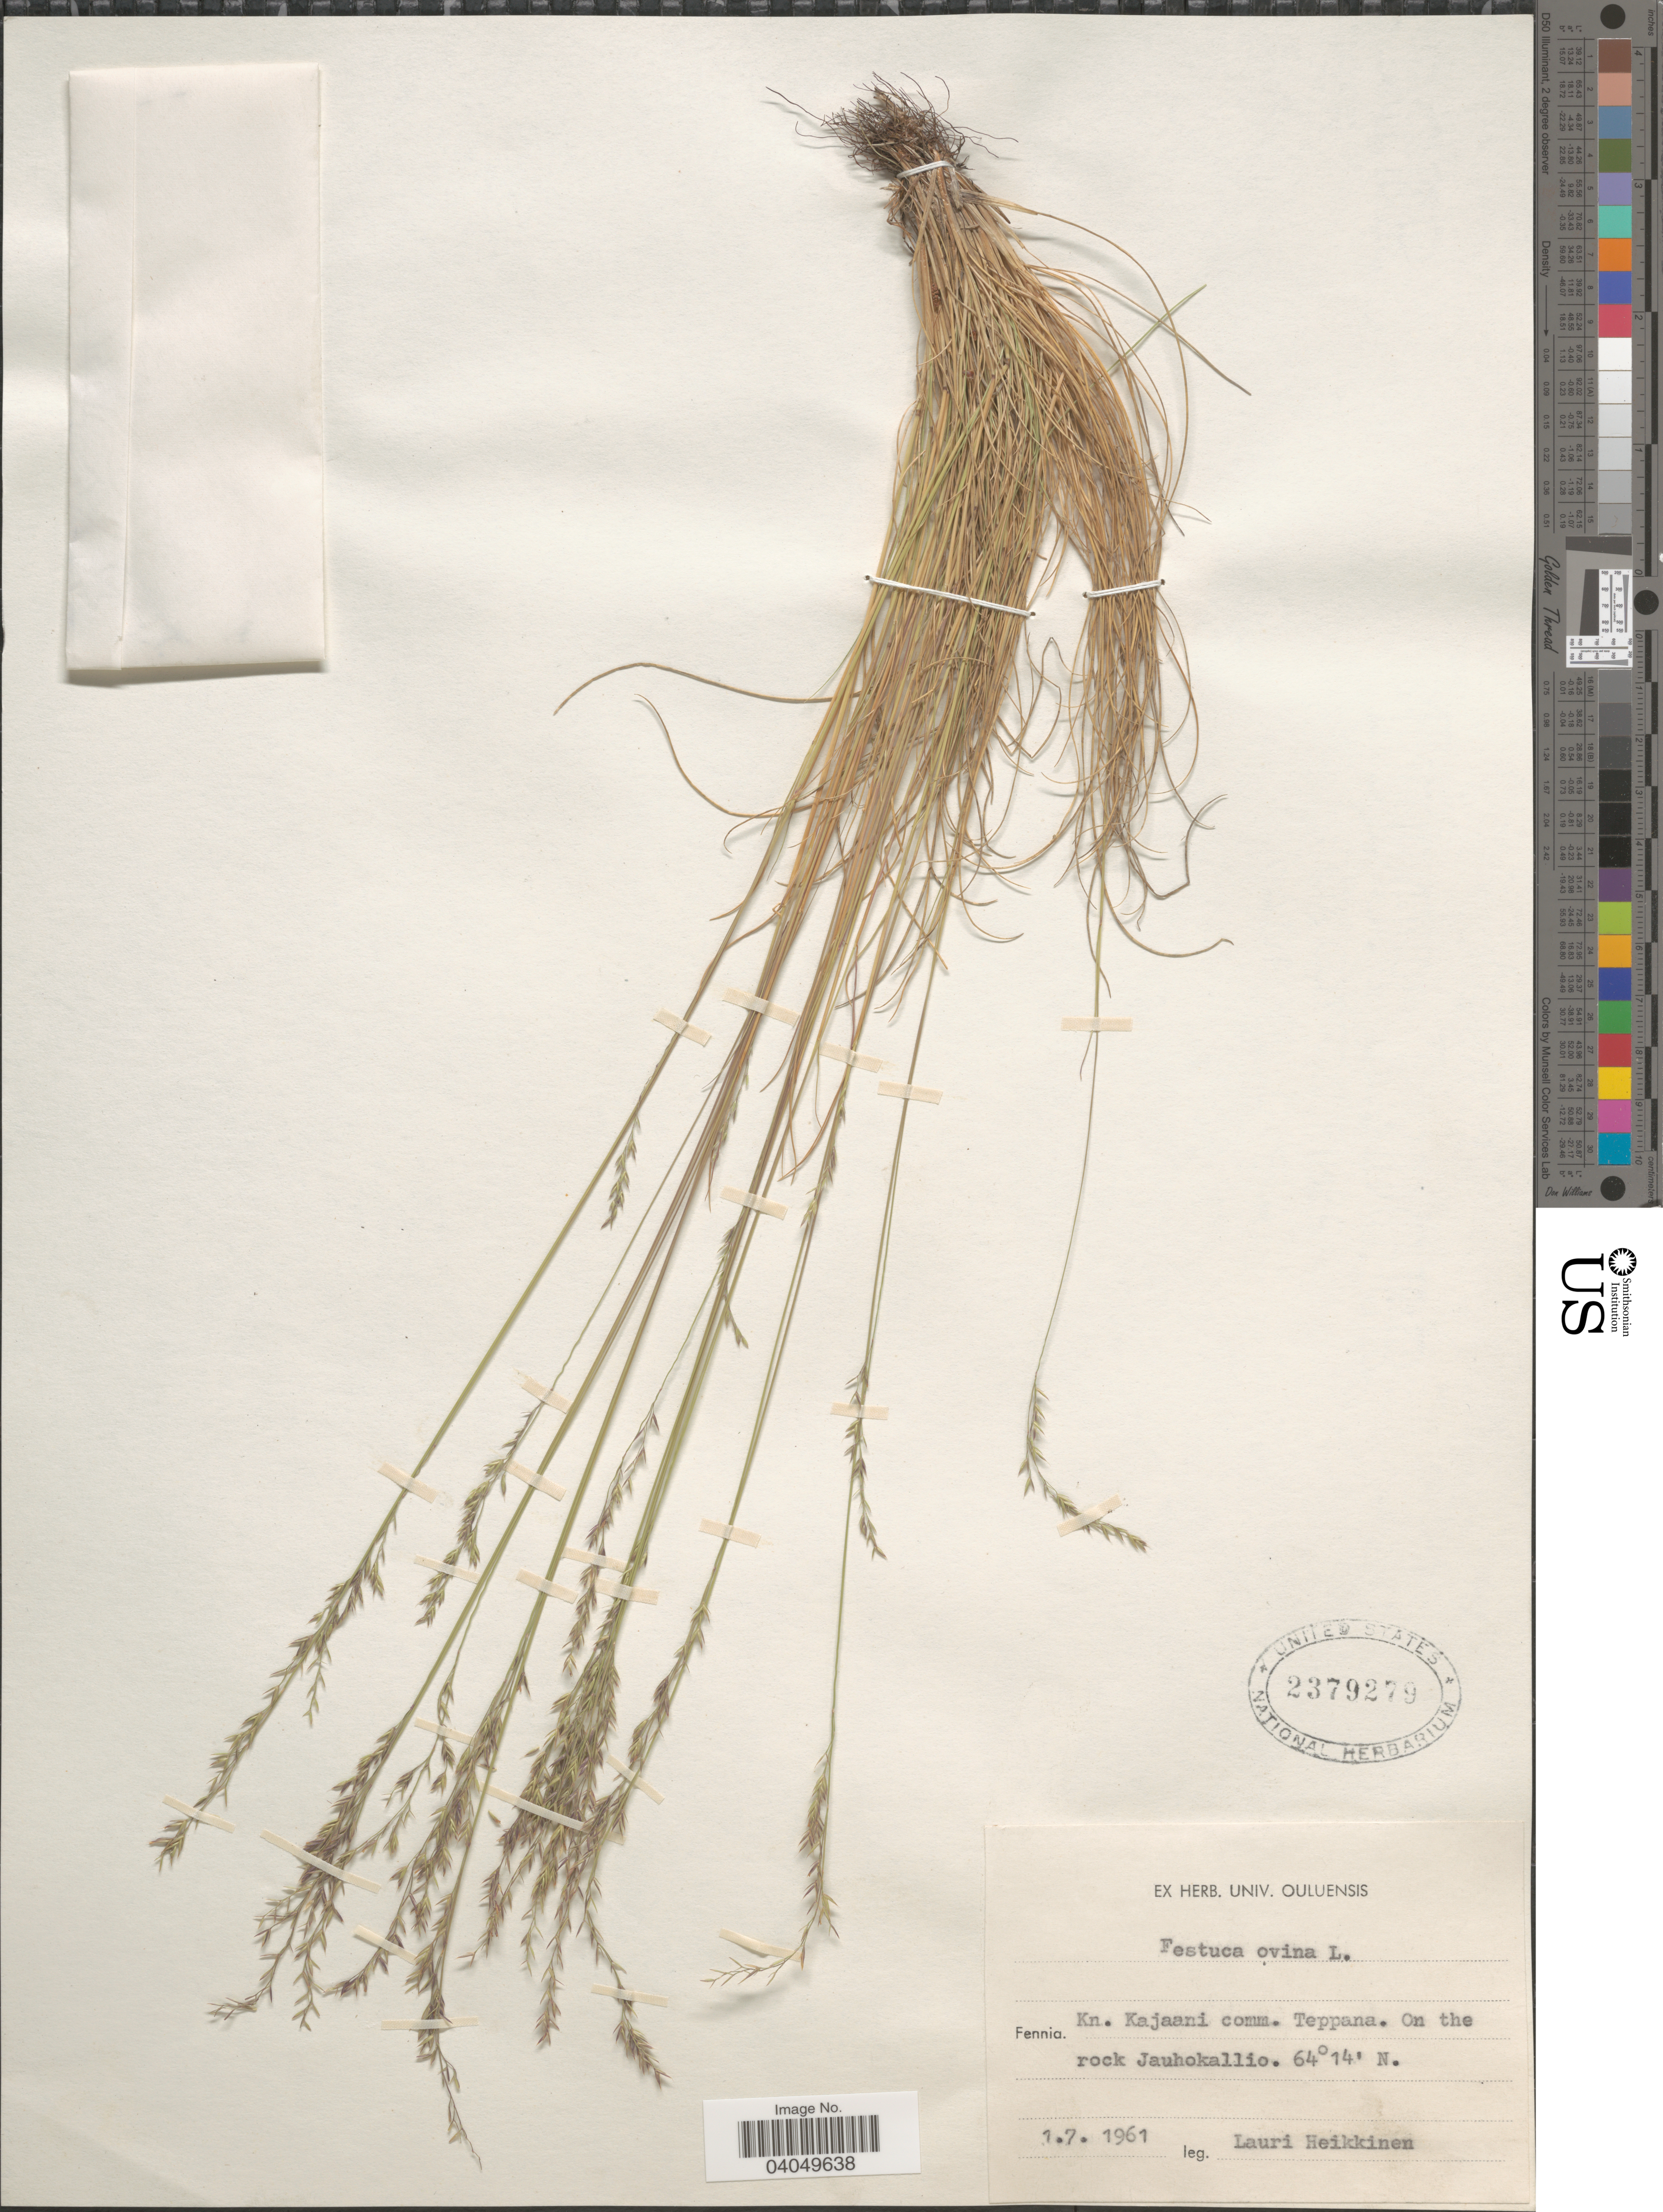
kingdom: Plantae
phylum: Tracheophyta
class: Liliopsida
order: Poales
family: Poaceae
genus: Festuca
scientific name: Festuca ovina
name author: L.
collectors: L. Heikkinen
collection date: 1961-07-01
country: Finland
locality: Fennia. Kn. Kajaani comm. Teppana. On the rock Jauhokallio.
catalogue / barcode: US 2379279